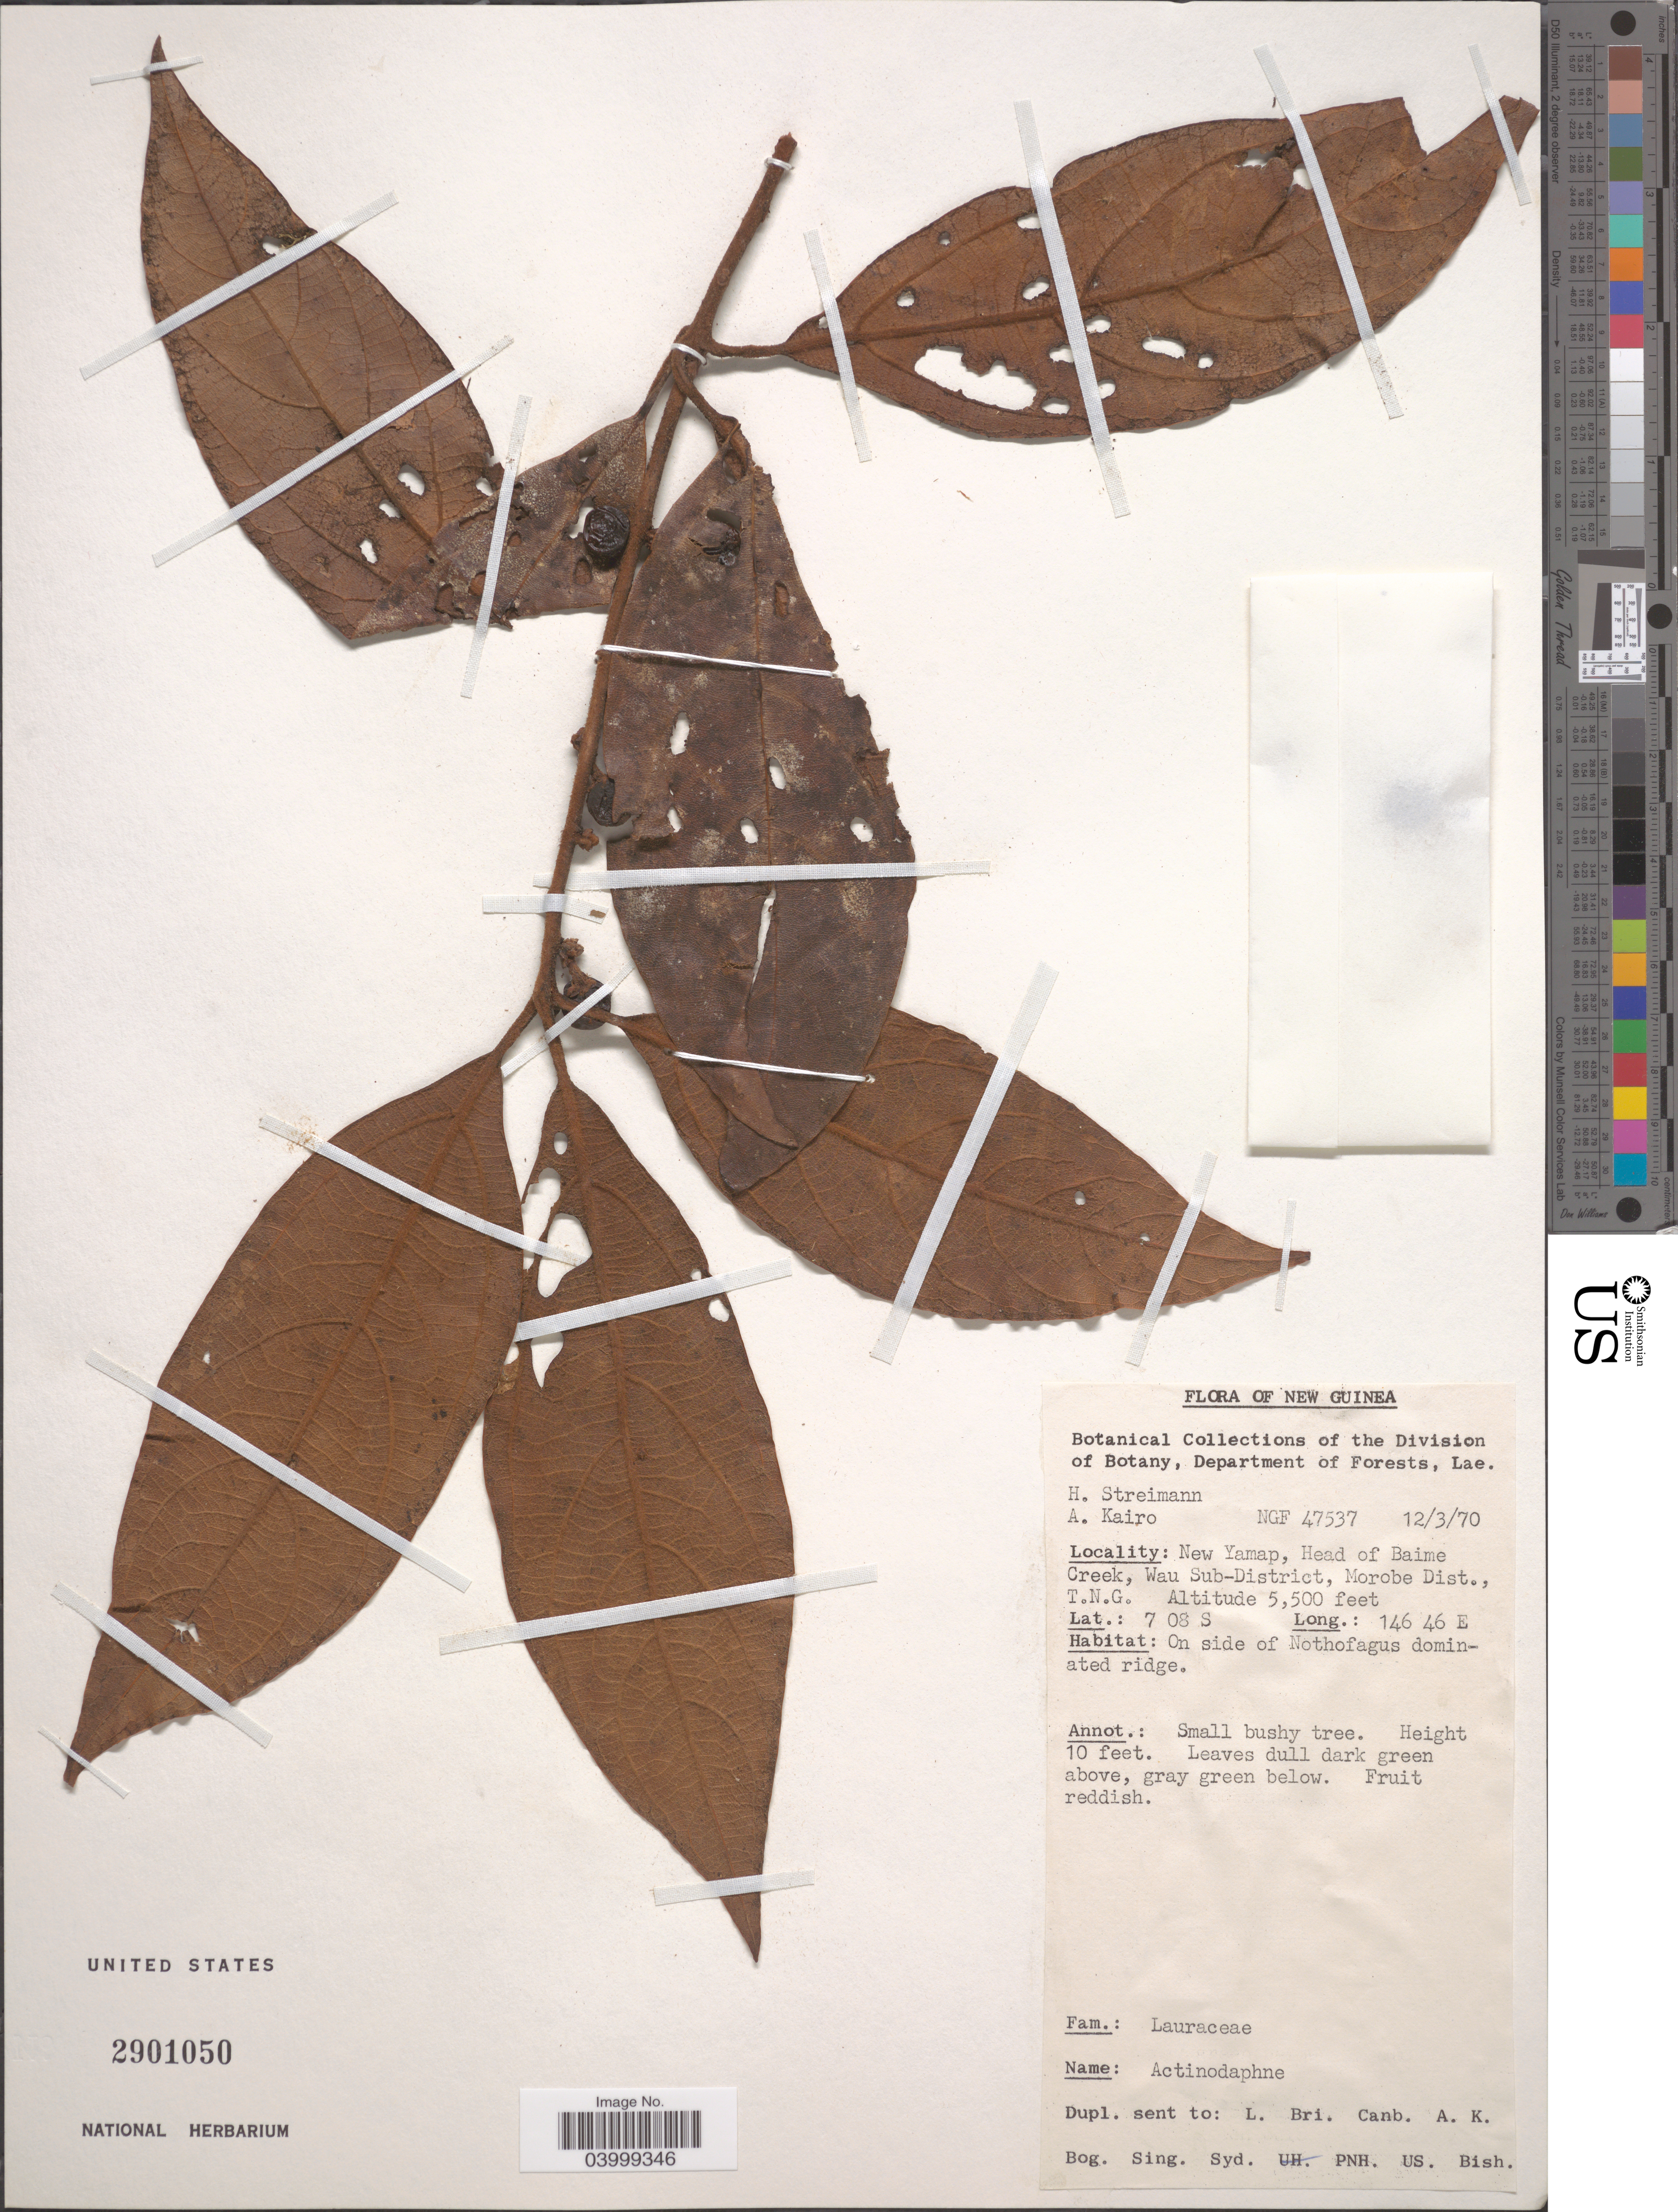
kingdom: Plantae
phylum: Tracheophyta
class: Magnoliopsida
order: Laurales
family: Lauraceae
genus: Actinodaphne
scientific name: Actinodaphne sp.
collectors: H. Streiman & A. Kairo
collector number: NGF 47537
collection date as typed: Transcribed d/m/y: 12/3/70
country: Papua New Guinea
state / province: Morobe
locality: New Guinea. New Yamap, Head of Baime Creek, Wau Sub-District, Morobe Distr., T.N.G.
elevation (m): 1676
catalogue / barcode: US 2901050